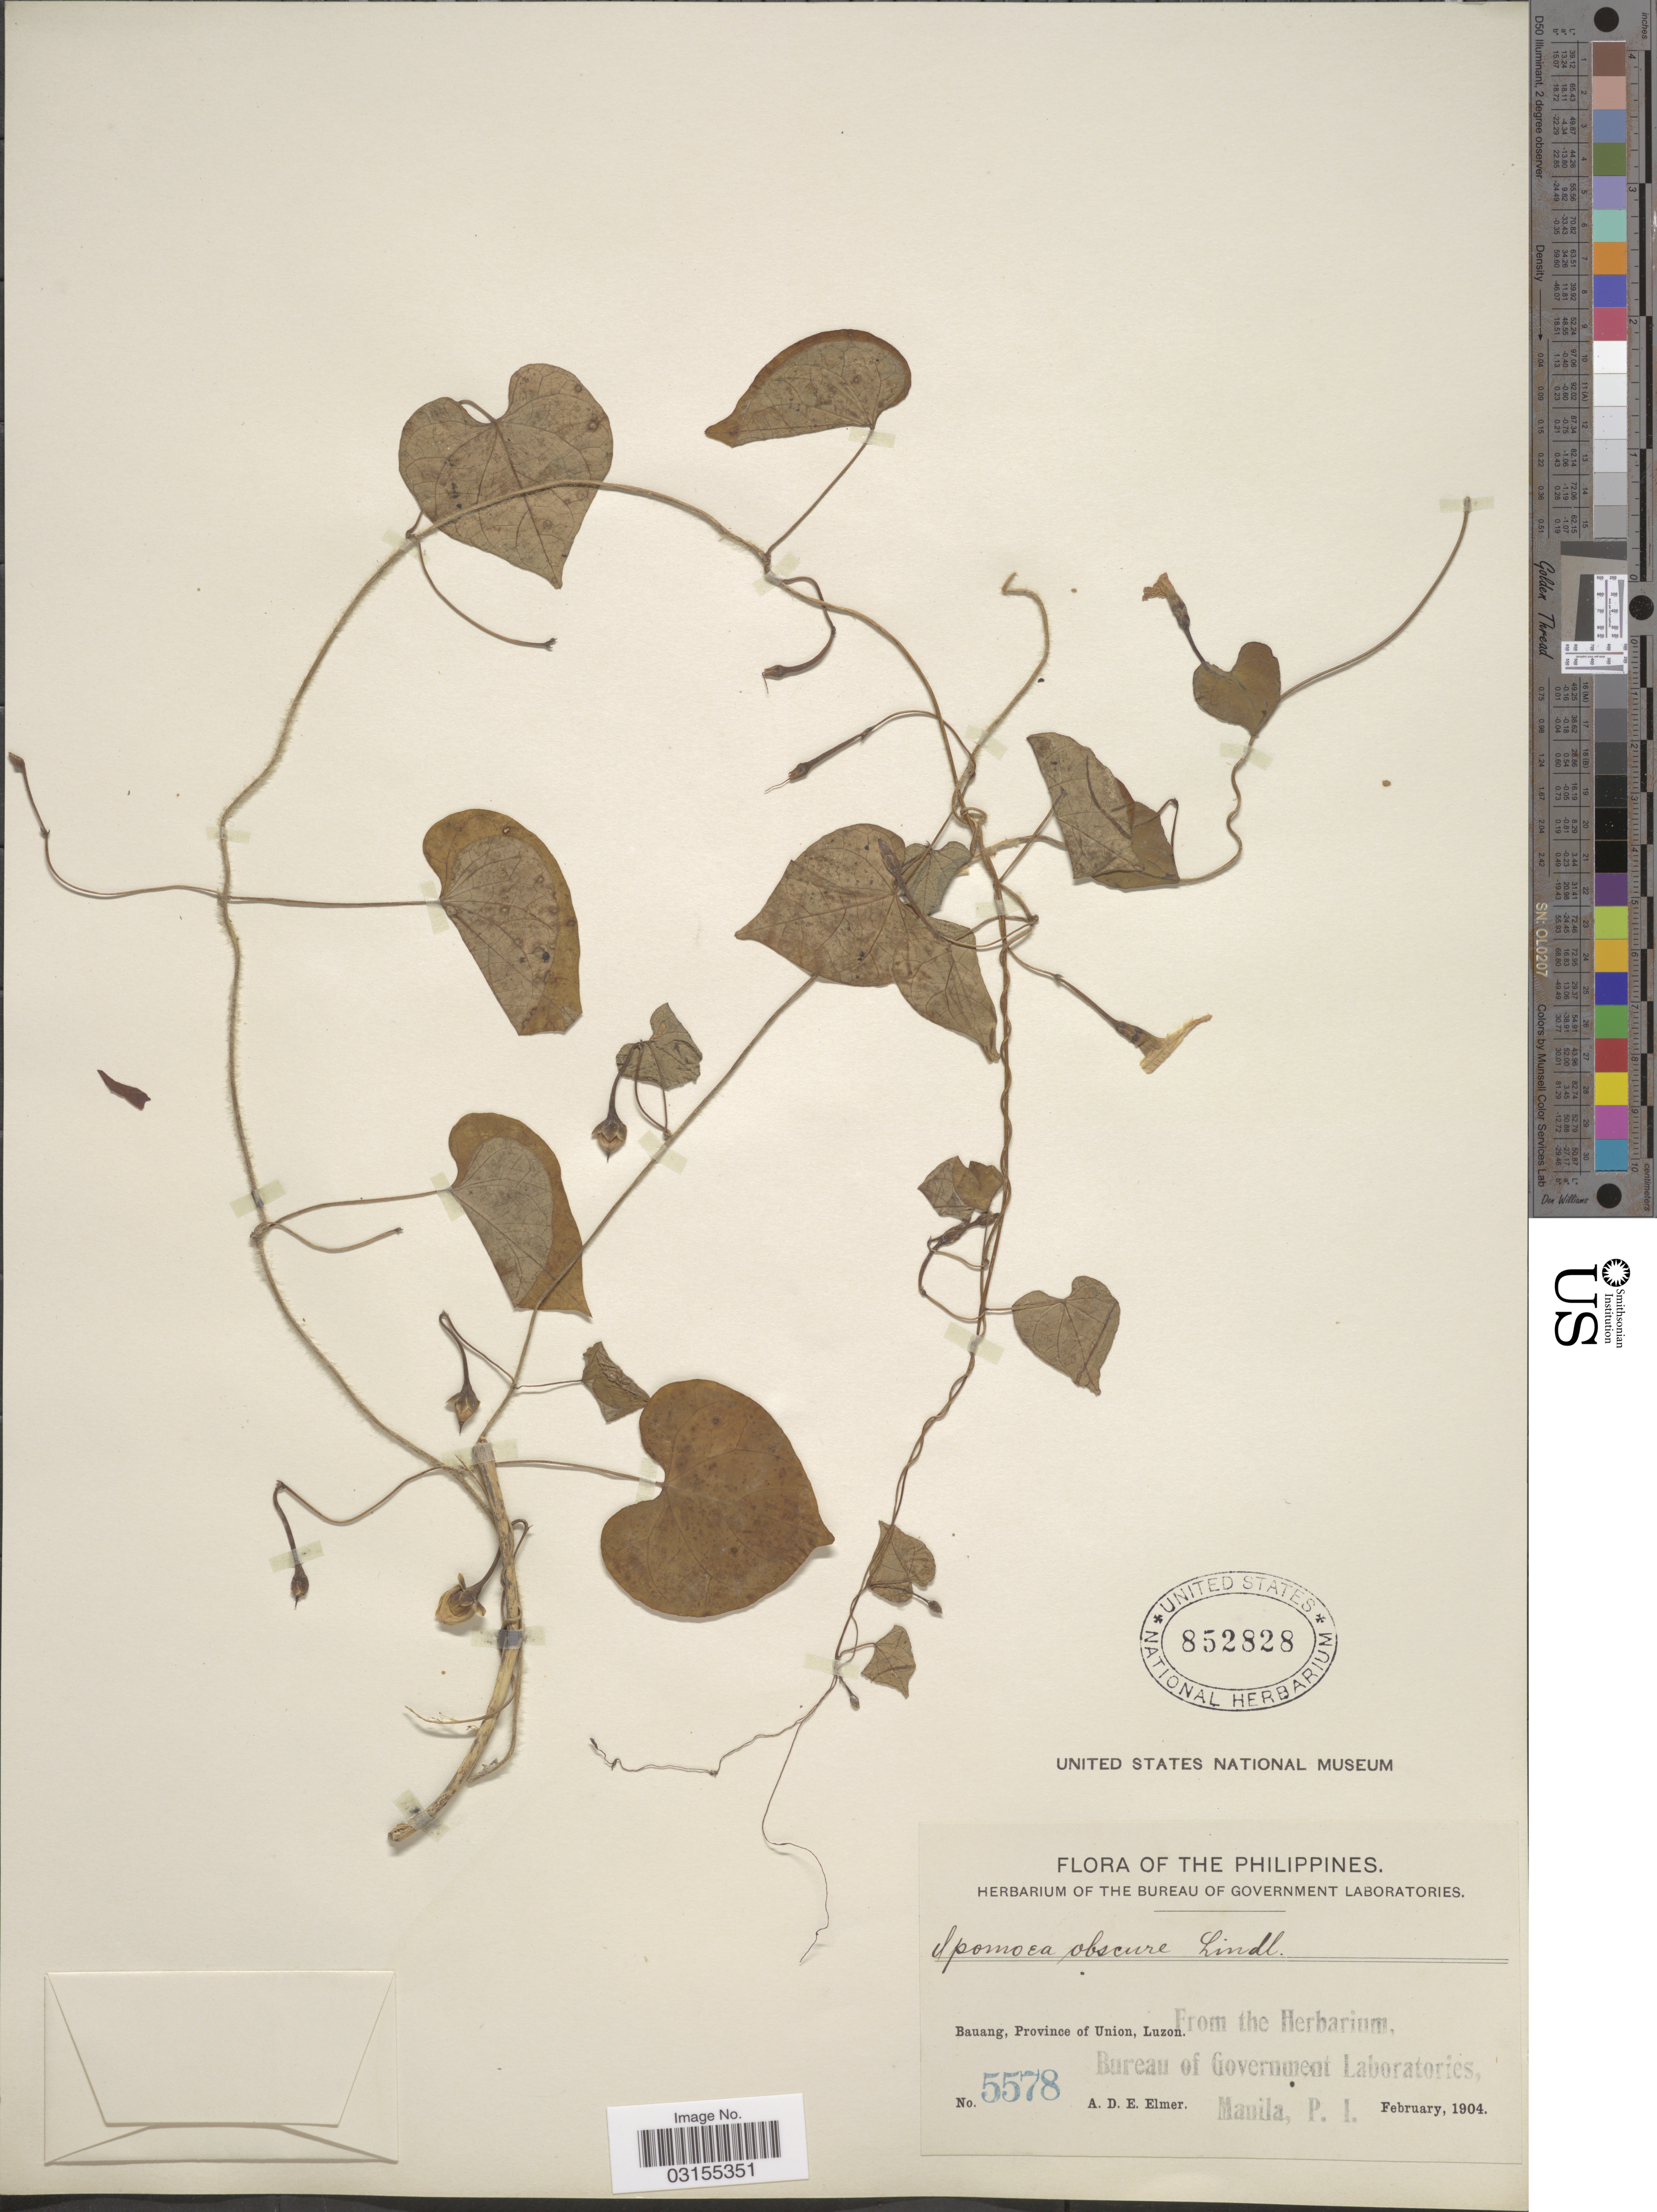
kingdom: Plantae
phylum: Tracheophyta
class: Magnoliopsida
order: Solanales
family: Convolvulaceae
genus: Ipomoea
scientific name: Ipomoea obscura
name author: (L.) Ker Gawl.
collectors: A. D. E. Elmer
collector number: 5578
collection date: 1904-02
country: Philippines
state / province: Ilocos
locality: Bauang, Province of Union, Luzon.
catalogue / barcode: US 852828